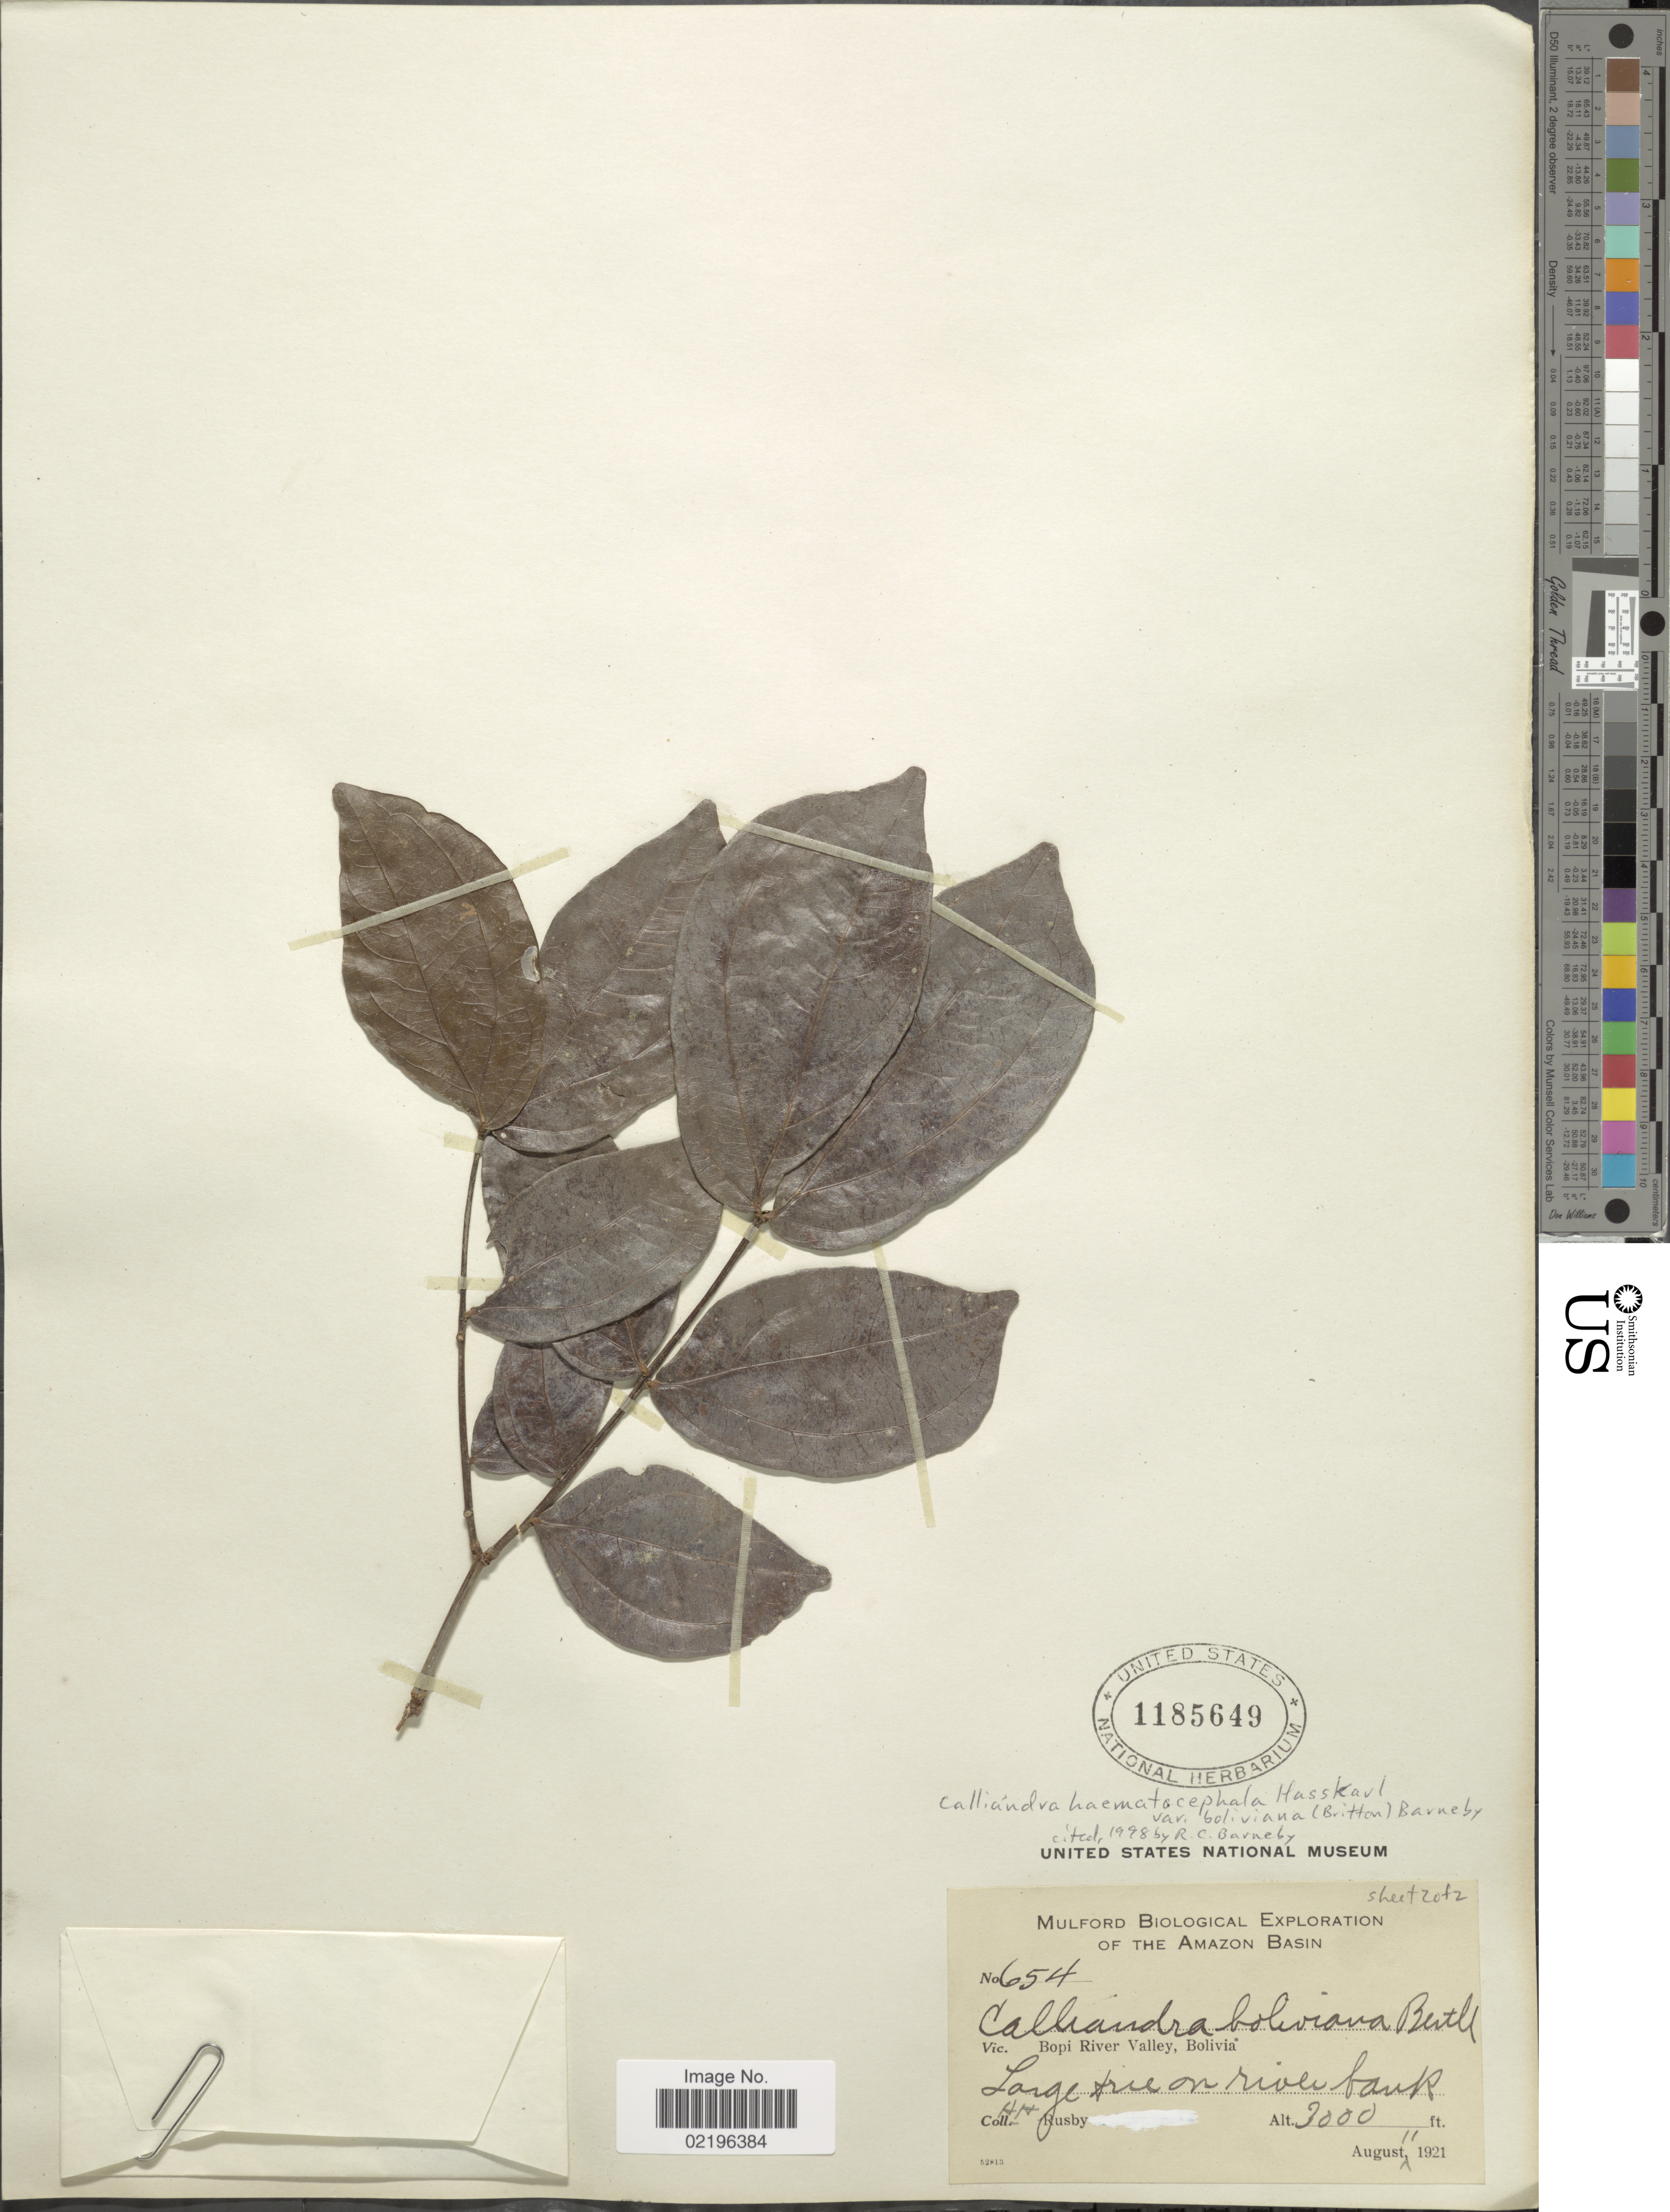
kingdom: Plantae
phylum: Tracheophyta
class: Magnoliopsida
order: Fabales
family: Fabaceae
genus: Calliandra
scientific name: Calliandra haematocephala var. boliviana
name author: (Britton) Barneby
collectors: H. H. Rusby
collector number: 654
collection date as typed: August 11, 1921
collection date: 1921-08-11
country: Bolivia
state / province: La Paz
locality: Bopi River Valley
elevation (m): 914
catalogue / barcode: US 1185649